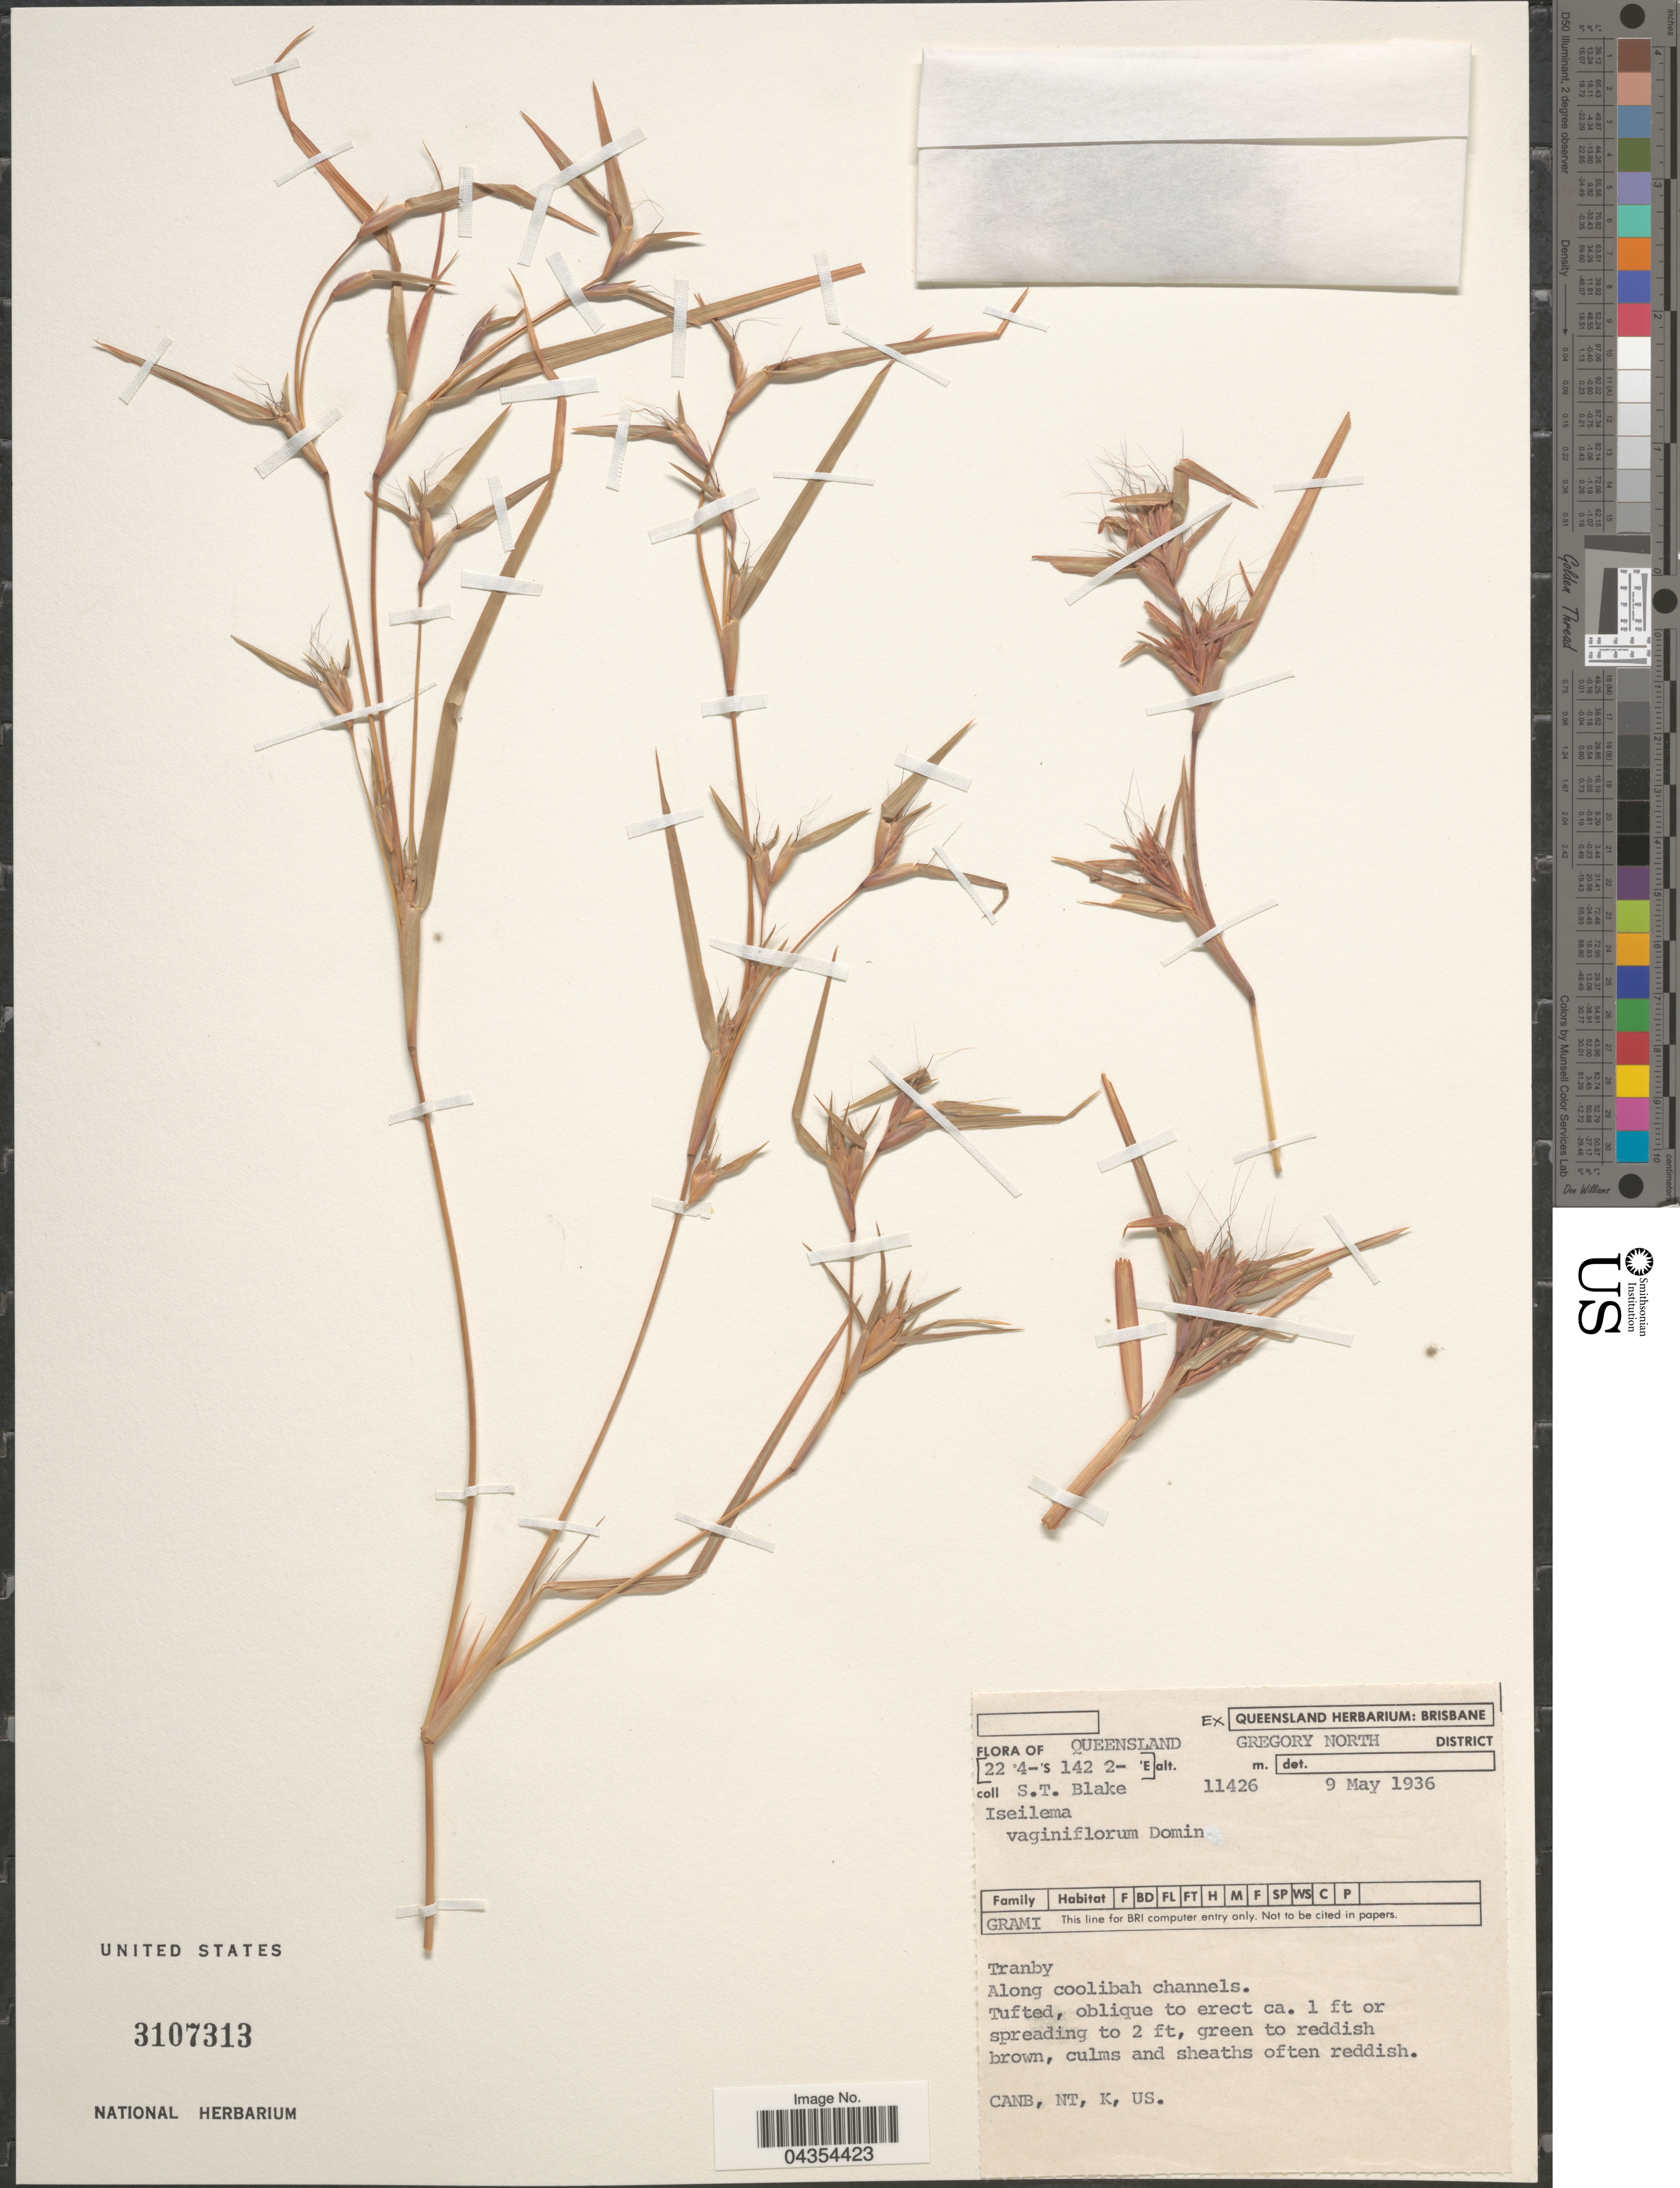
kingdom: Plantae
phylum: Tracheophyta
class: Liliopsida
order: Poales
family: Poaceae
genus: Iseilema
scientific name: Iseilema vaginiflorum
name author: Domin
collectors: S. T. Blake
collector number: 11426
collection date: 1936-05-09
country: Australia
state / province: Queensland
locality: Gregory North District. Along coolibah channels.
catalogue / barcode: US 3107313